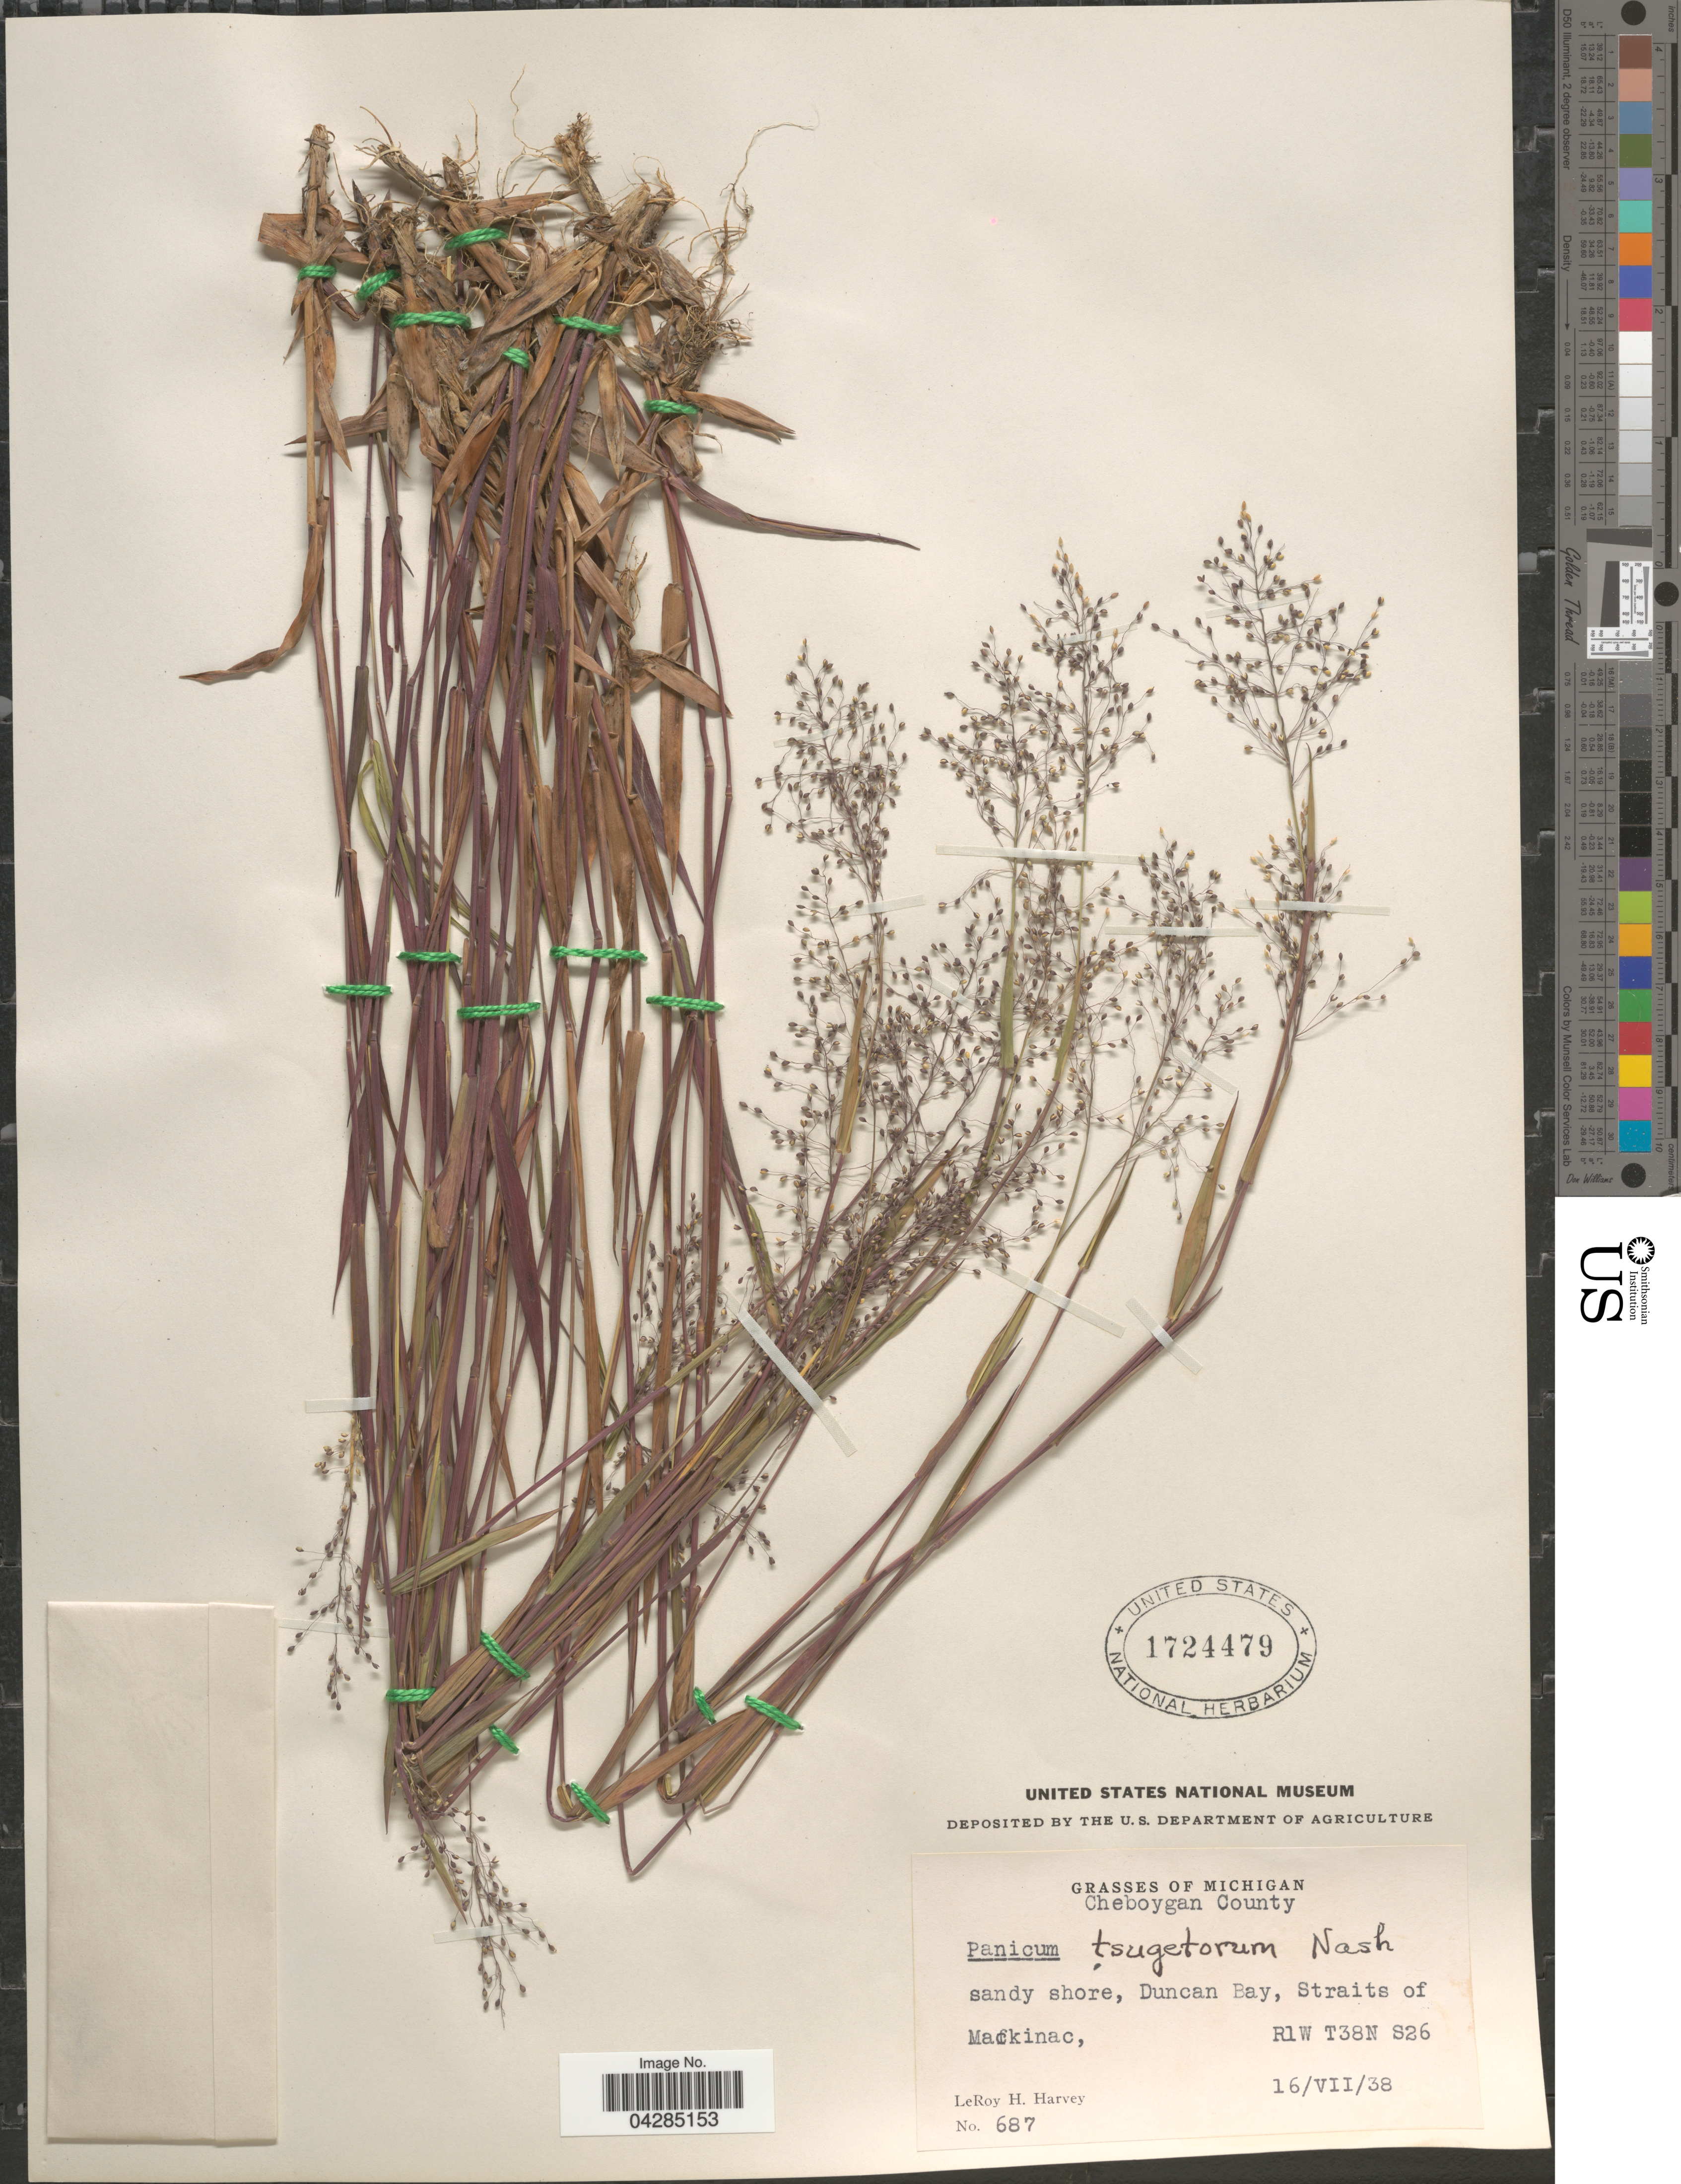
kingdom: Plantae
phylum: Tracheophyta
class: Liliopsida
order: Poales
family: Poaceae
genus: Dichanthelium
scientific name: Dichanthelium portoricense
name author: (Desv. ex Ham.) B.F. Hansen & Wunderlin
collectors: L. H. Harvey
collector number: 687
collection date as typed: Transcribed d/m/y: 16/7/38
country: United States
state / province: Michigan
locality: Cheboygan County. Sandy shore, Duncan Bay, Straits of Mackinac, R1W T38N S26.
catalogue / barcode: US 1724479